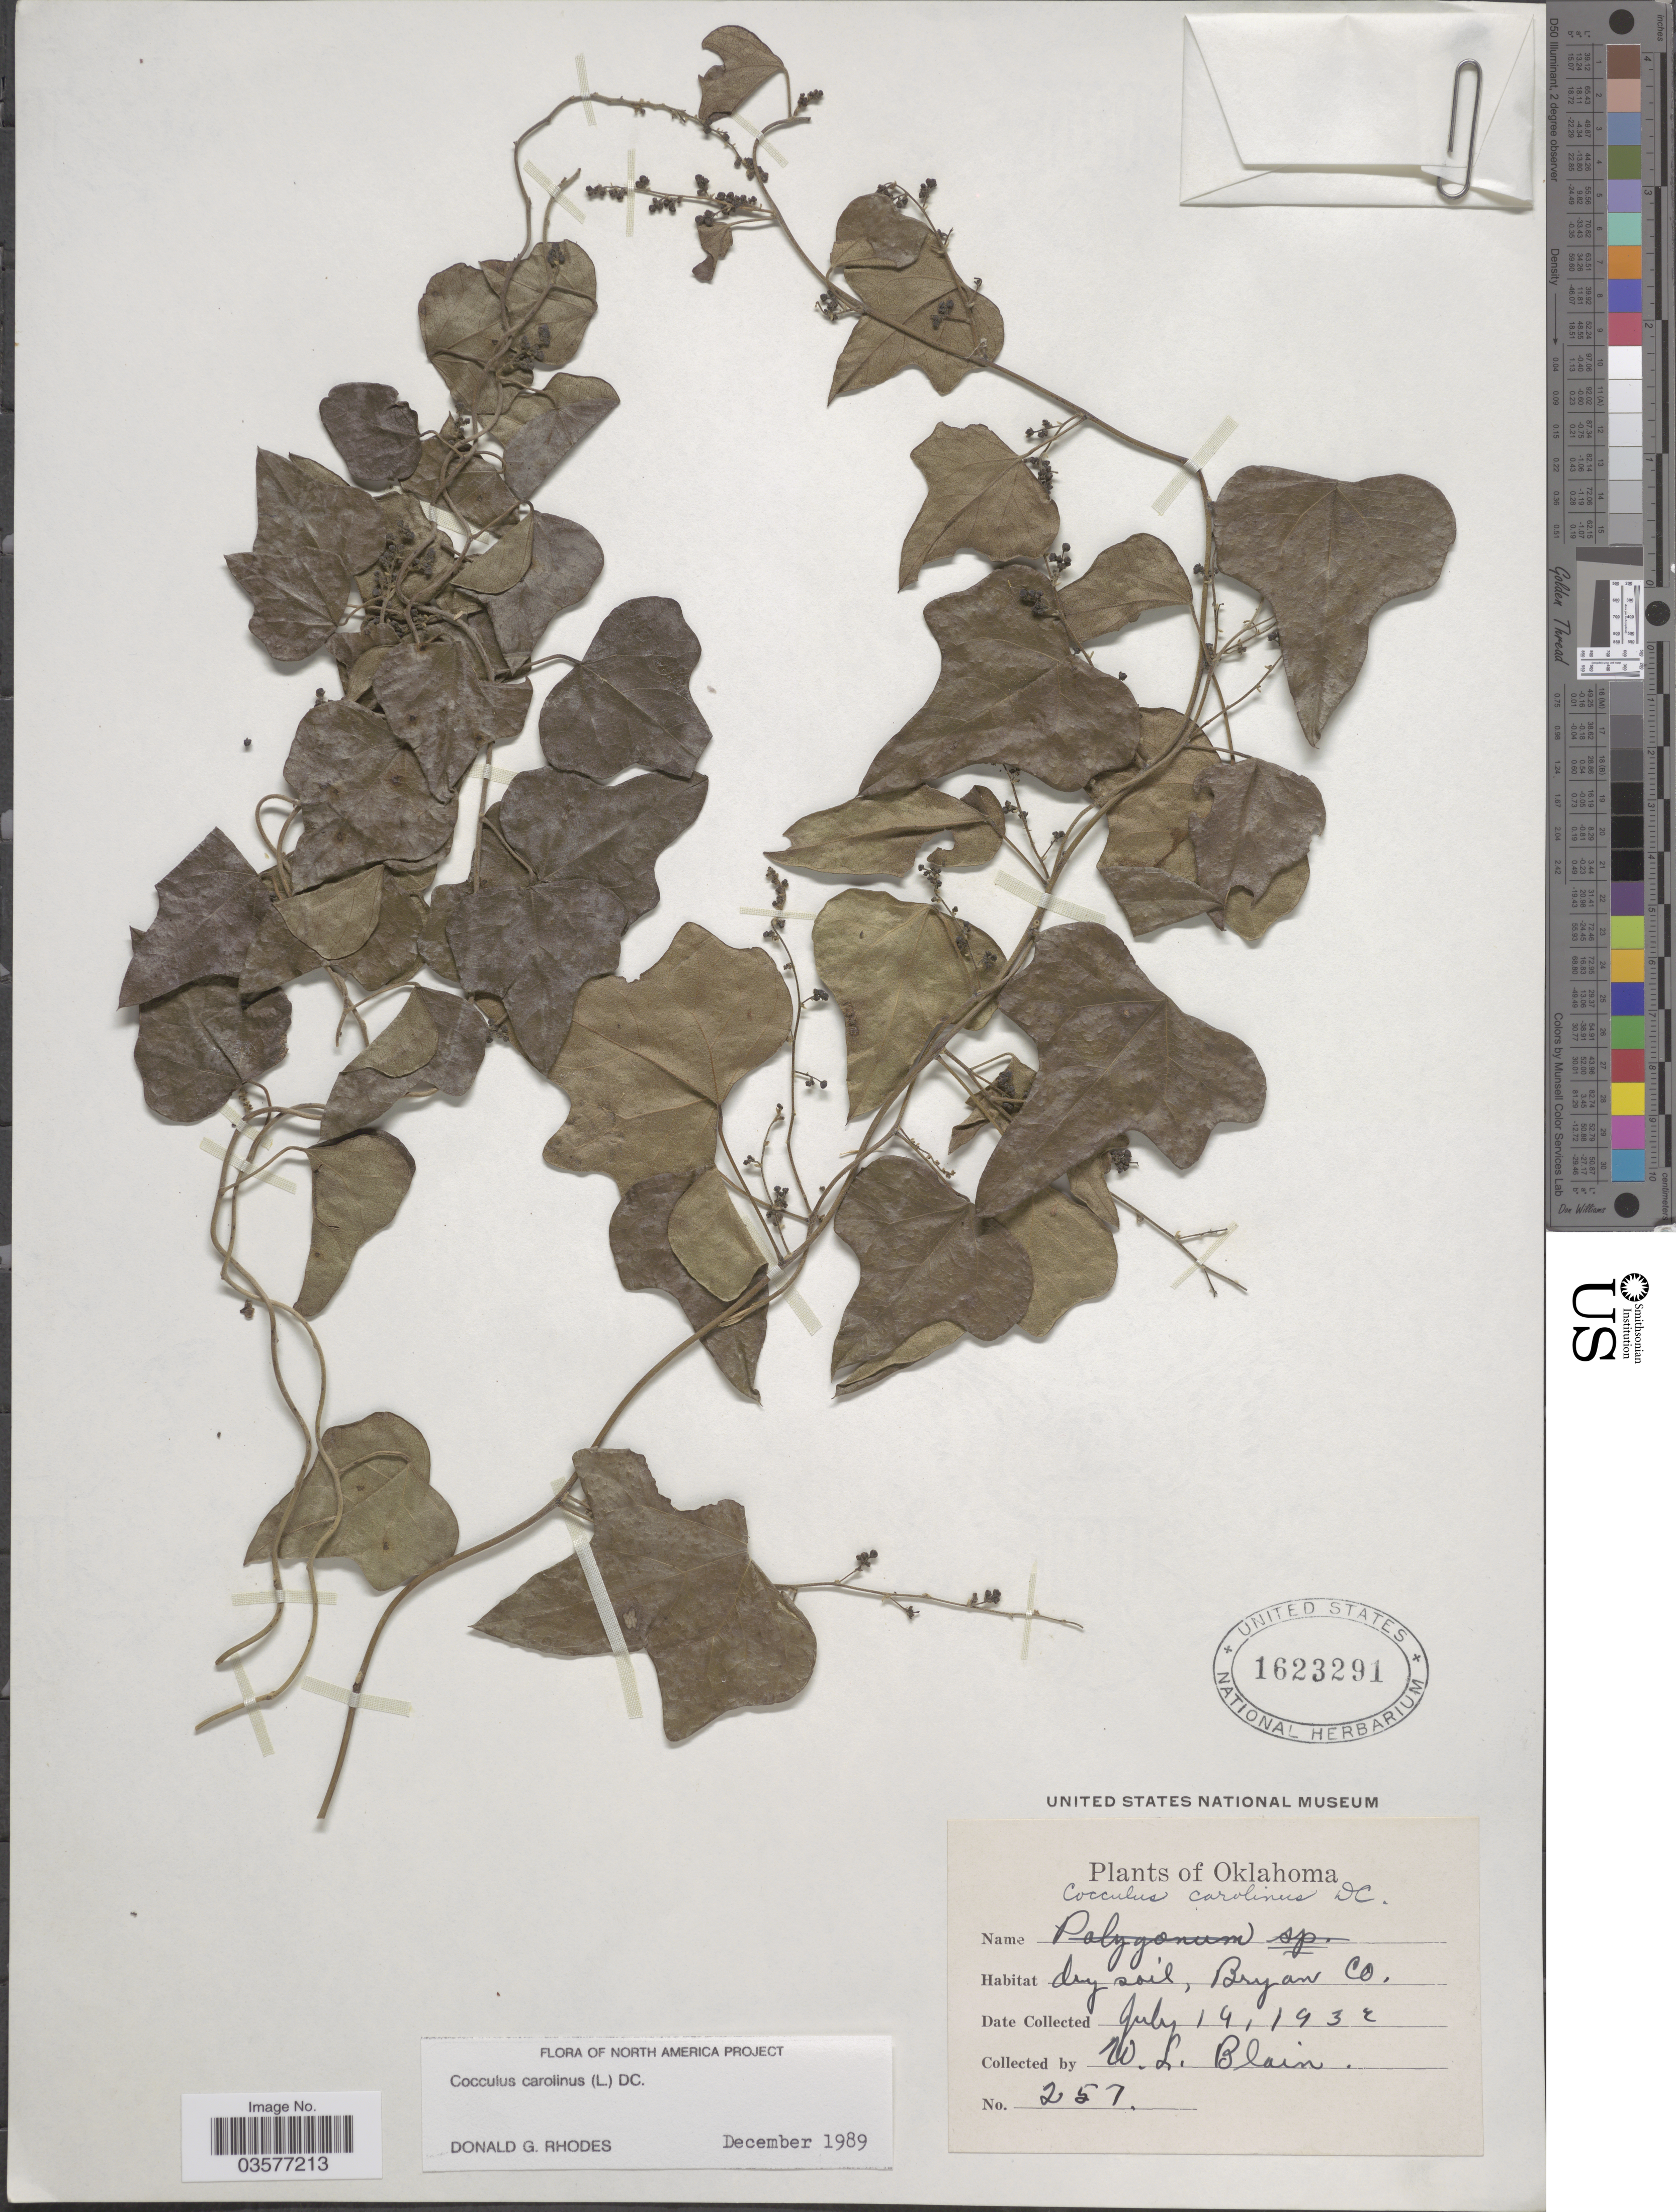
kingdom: Plantae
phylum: Tracheophyta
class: Magnoliopsida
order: Ranunculales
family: Menispermaceae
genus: Cocculus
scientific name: Cocculus carolinus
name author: (L.) DC.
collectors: W. Blain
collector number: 257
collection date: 1932-07-14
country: United States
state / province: Oklahoma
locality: Bryan Co.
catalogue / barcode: US 1623291